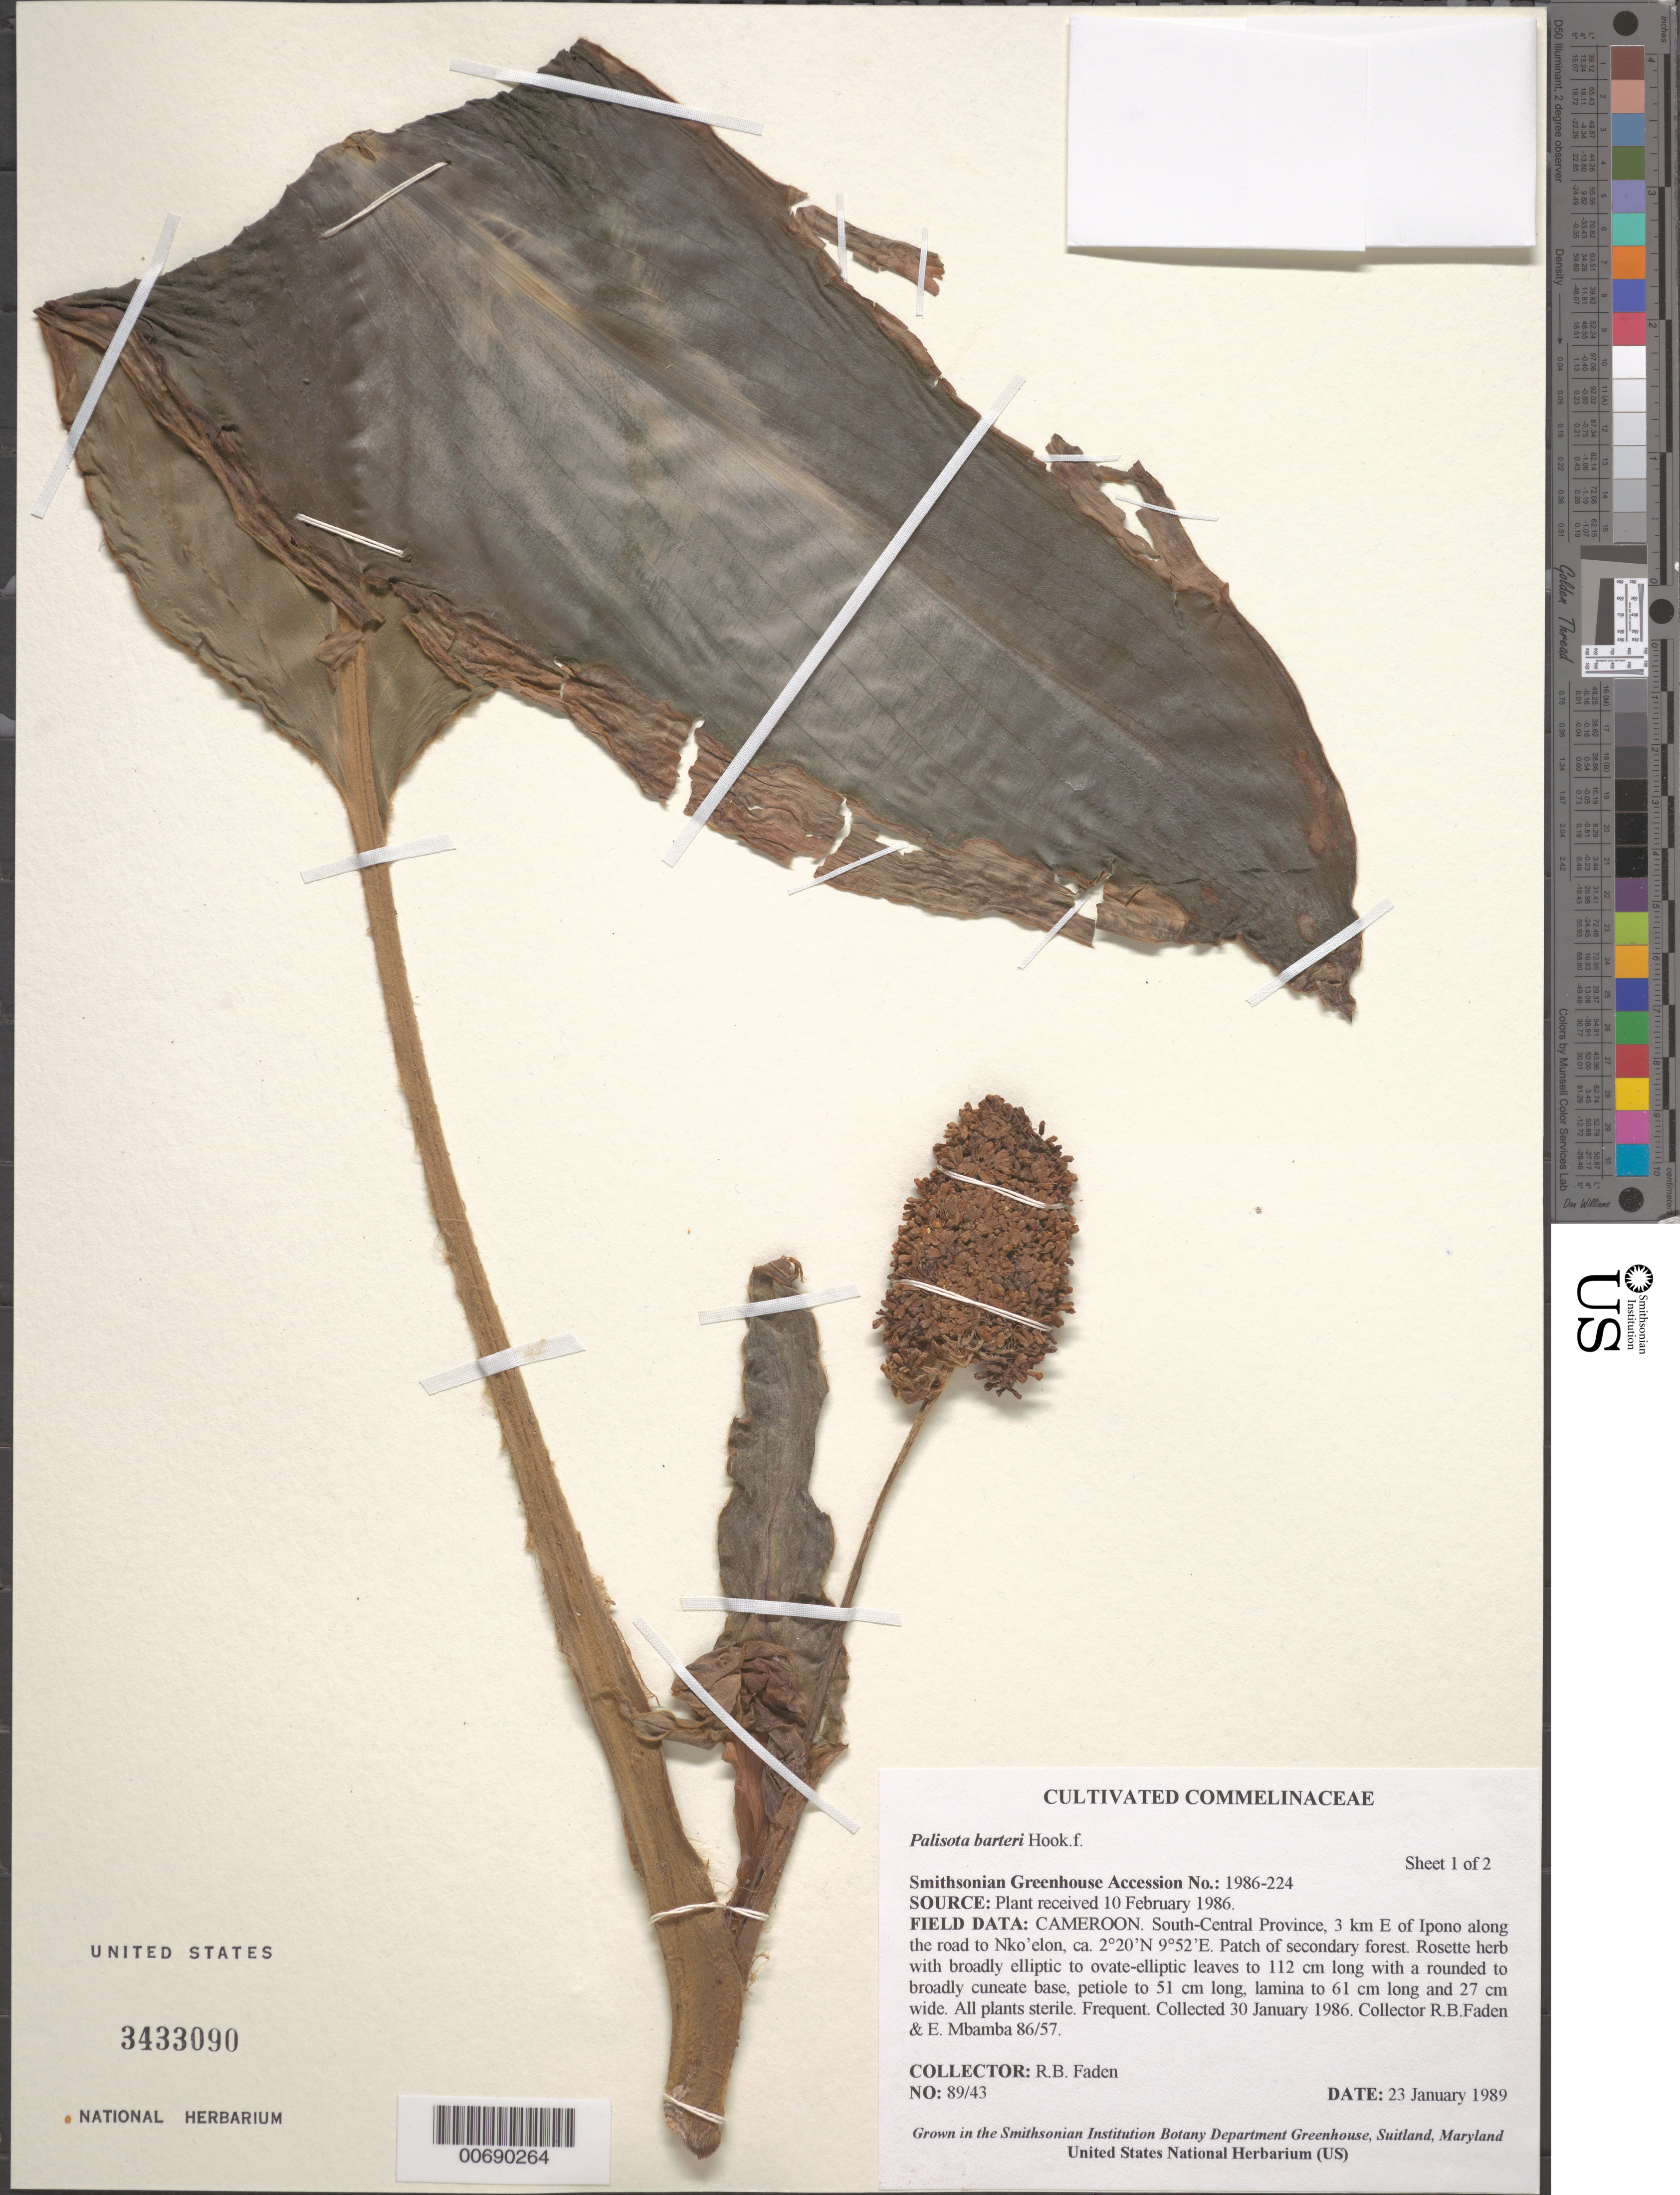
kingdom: Plantae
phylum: Tracheophyta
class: Liliopsida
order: Commelinales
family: Commelinaceae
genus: Palisota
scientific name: Palisota barteri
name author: Hook.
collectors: R. B. Faden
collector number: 89/43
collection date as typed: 23 Jan 1989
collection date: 1989-01-23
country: Cameroon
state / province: Sud-Ouest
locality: E of Ipono along road to Nko'elon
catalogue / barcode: US 3433090